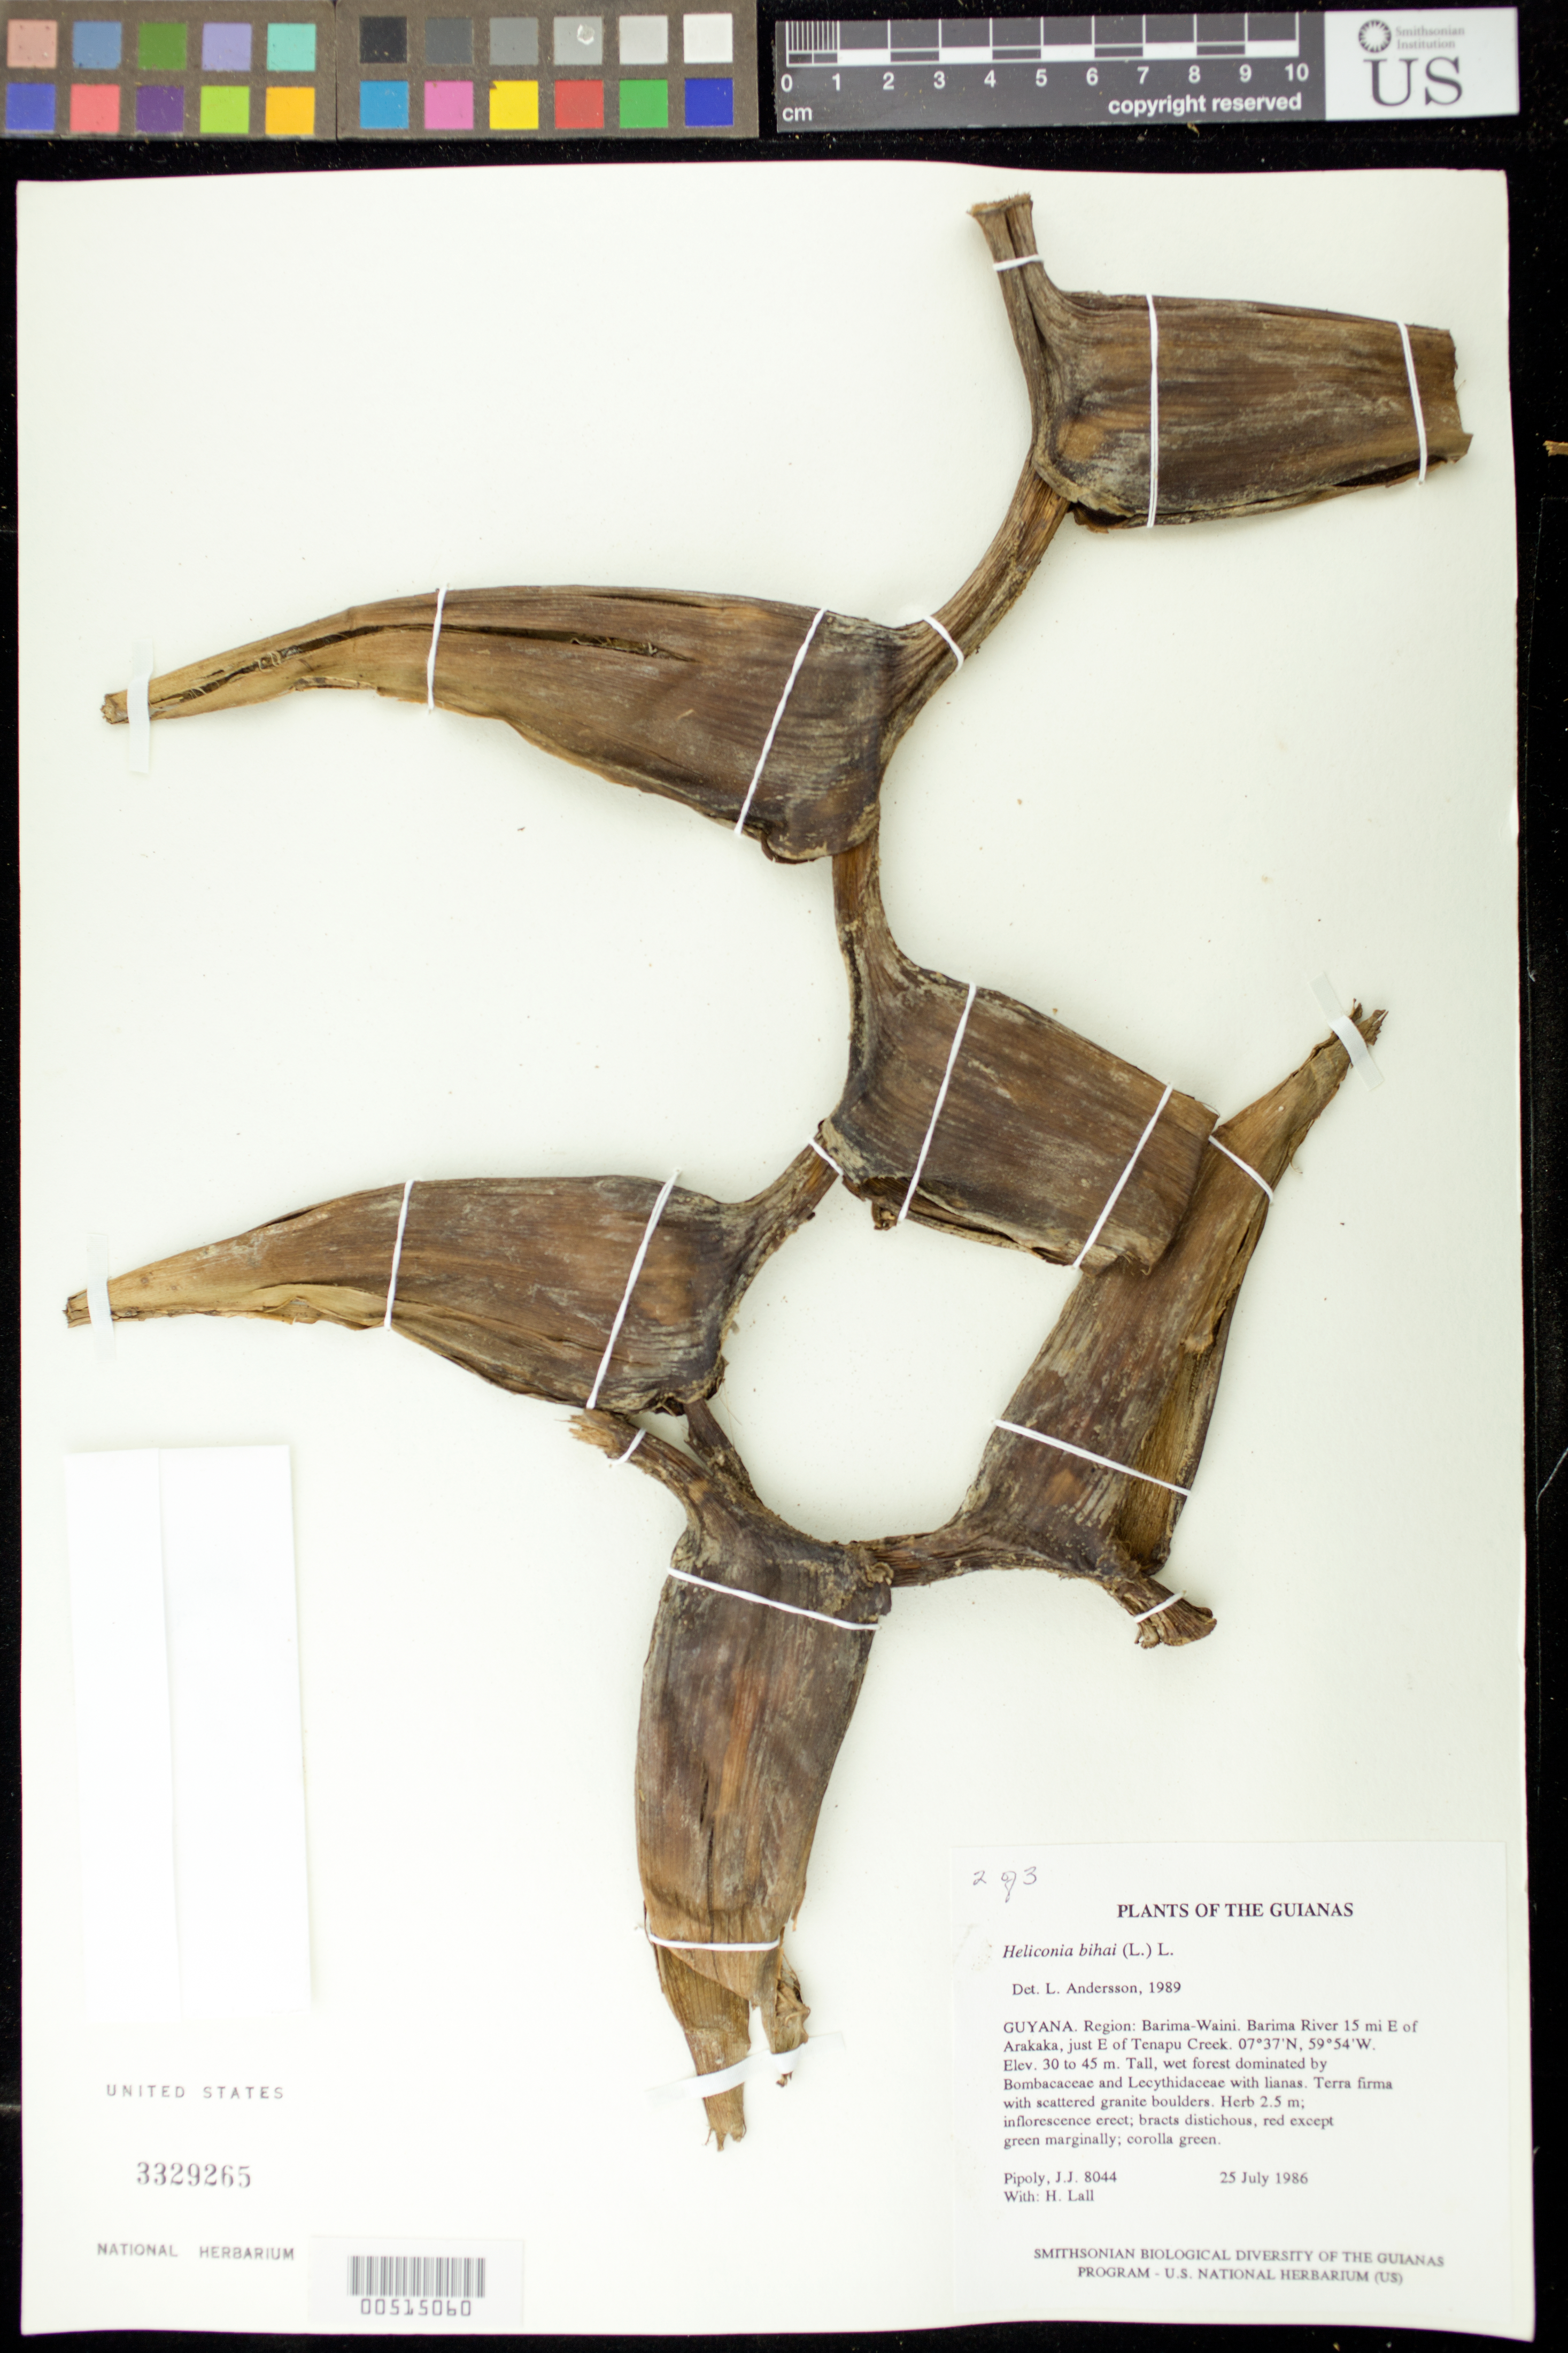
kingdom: Plantae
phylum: Tracheophyta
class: Liliopsida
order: Zingiberales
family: Heliconiaceae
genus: Heliconia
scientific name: Heliconia bihai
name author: (L.) L.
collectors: J. J. Pipoly & H. Lall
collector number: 8044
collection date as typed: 25 July 1986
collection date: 1986-07-25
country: Guyana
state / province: Barima-Waini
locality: Barima River 15 mi E of Arakaka, just E of Tenapu Creek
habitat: Tall, wet forest dominated by Bombacaceae and Lecythidaceae with lianas. Terra firma with scattered granite boulders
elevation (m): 30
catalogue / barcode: US 3329265